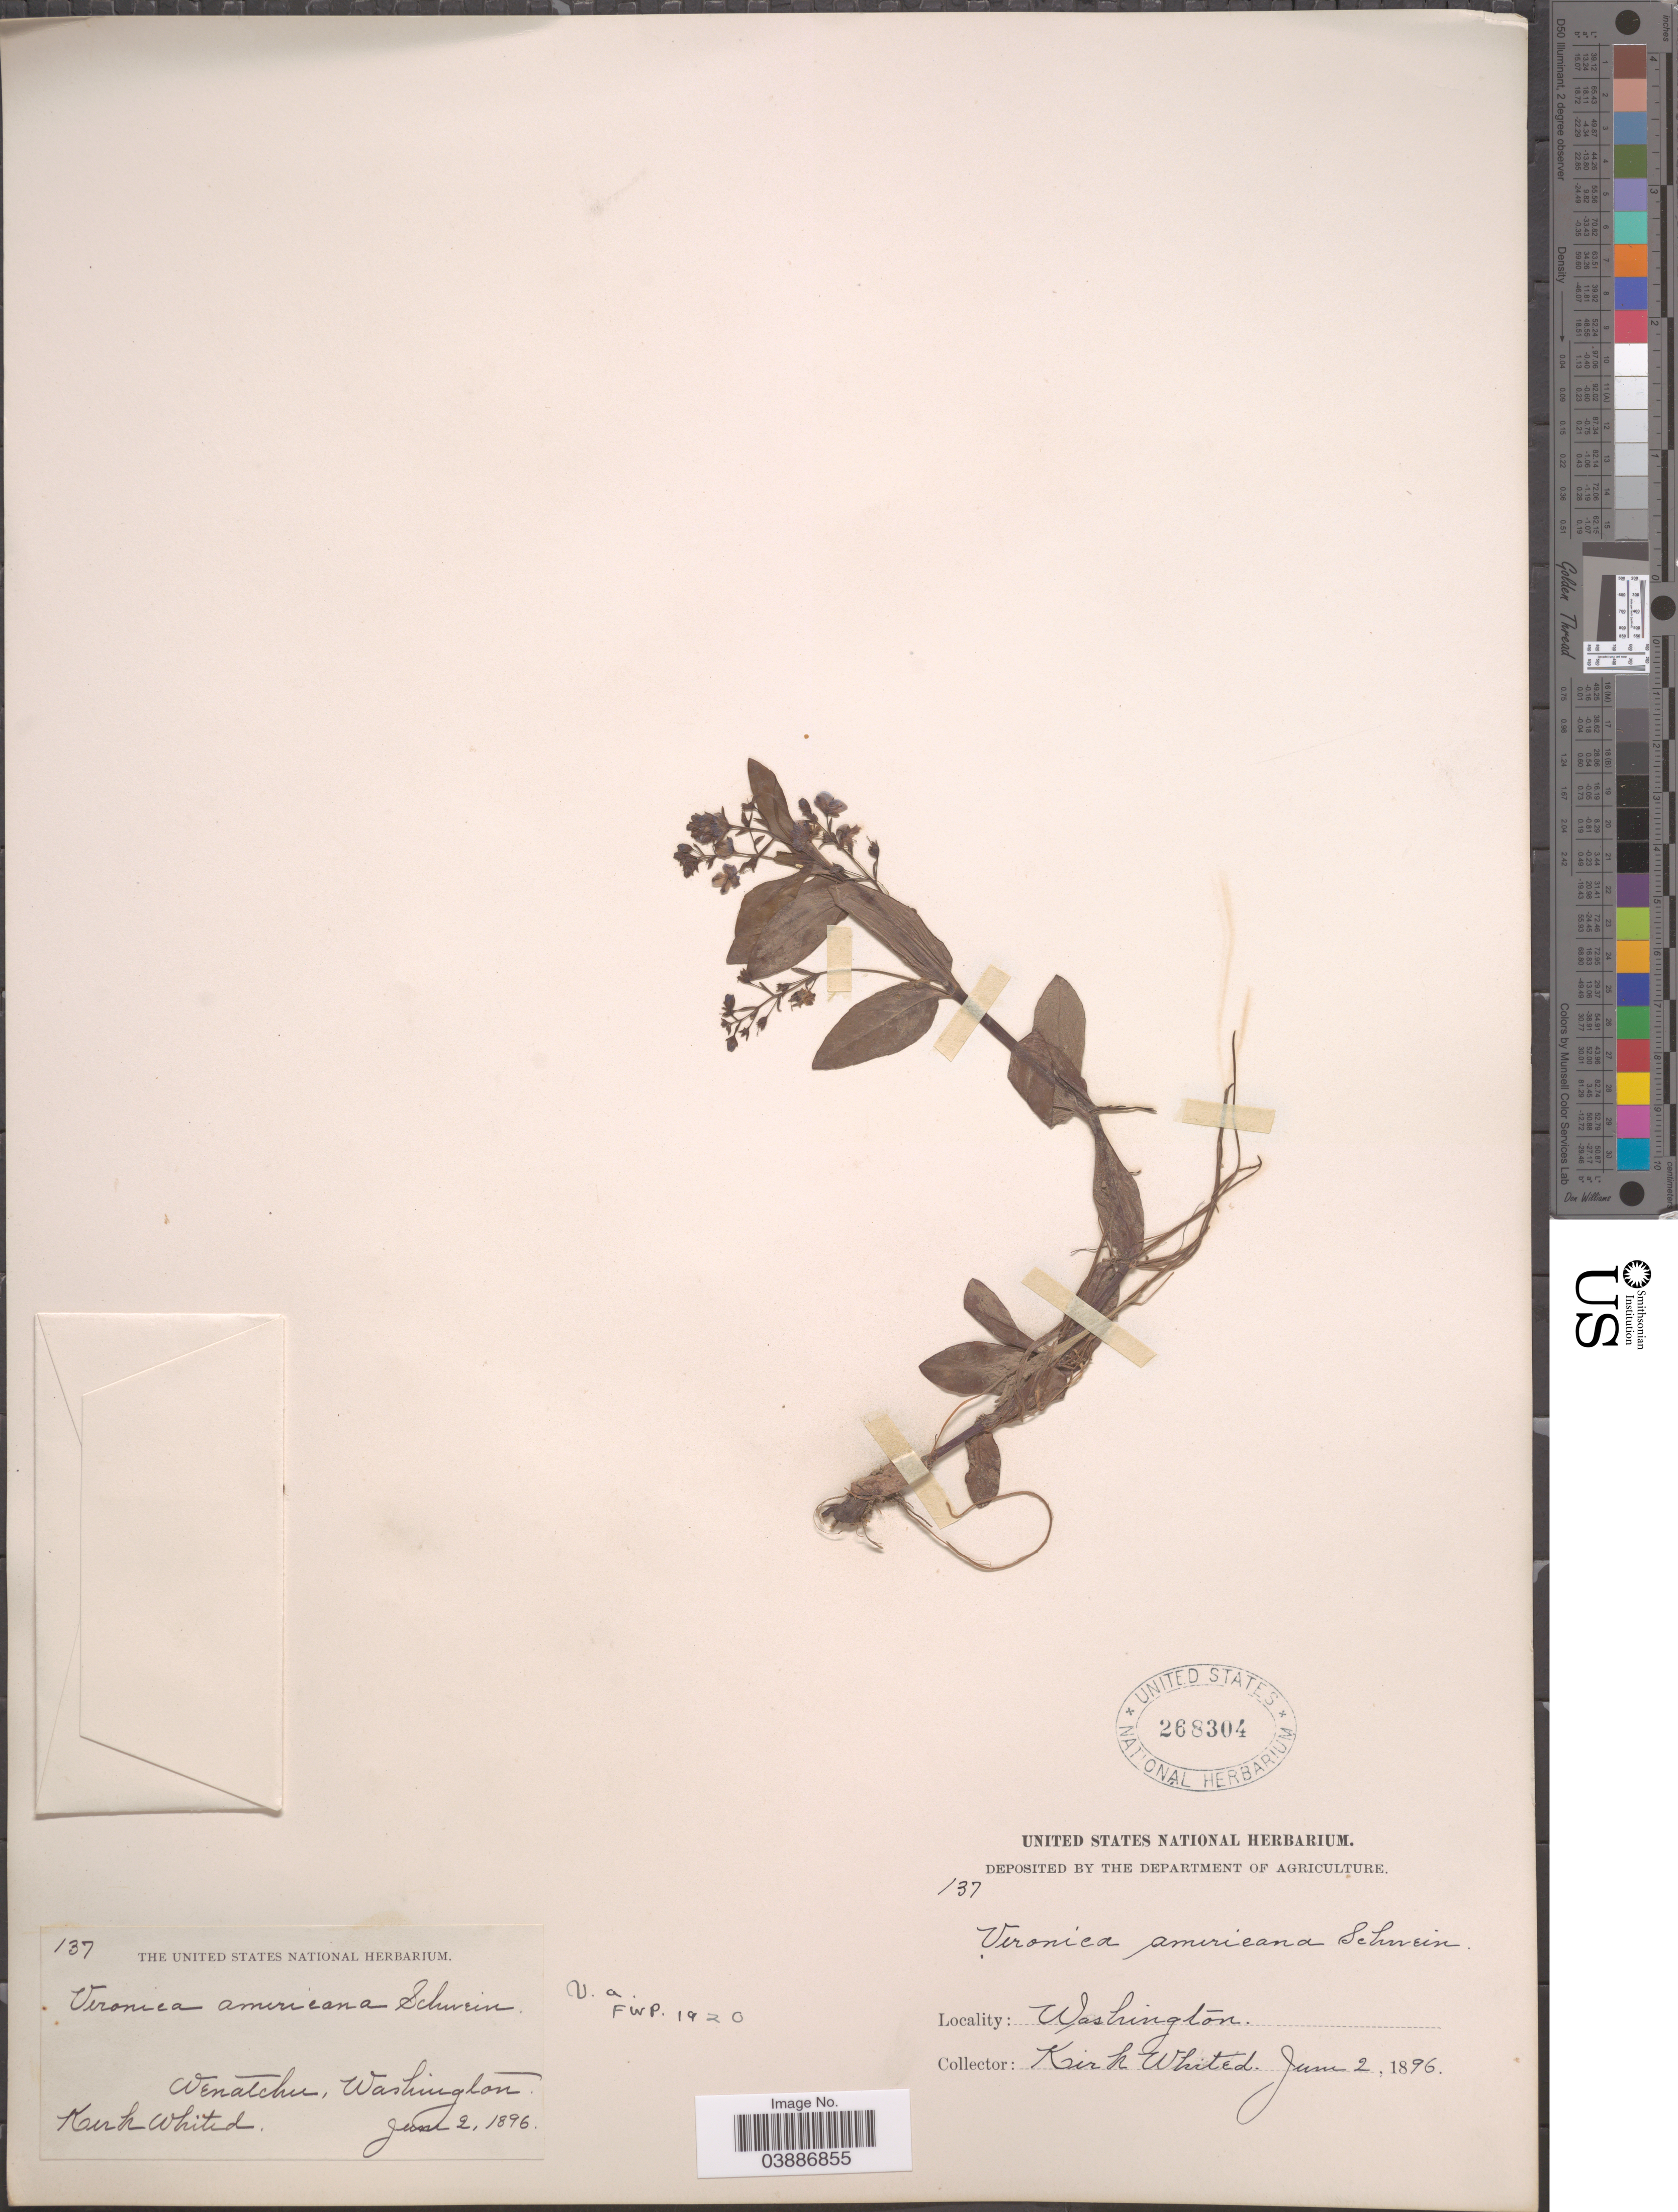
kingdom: Plantae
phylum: Tracheophyta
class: Magnoliopsida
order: Lamiales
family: Plantaginaceae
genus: Veronica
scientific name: Veronica americana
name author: Schwein. ex Benth.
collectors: K. Whited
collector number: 137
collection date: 1896-06-02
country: United States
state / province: Washington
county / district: Chelan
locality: Wenatchee.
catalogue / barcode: US 268304